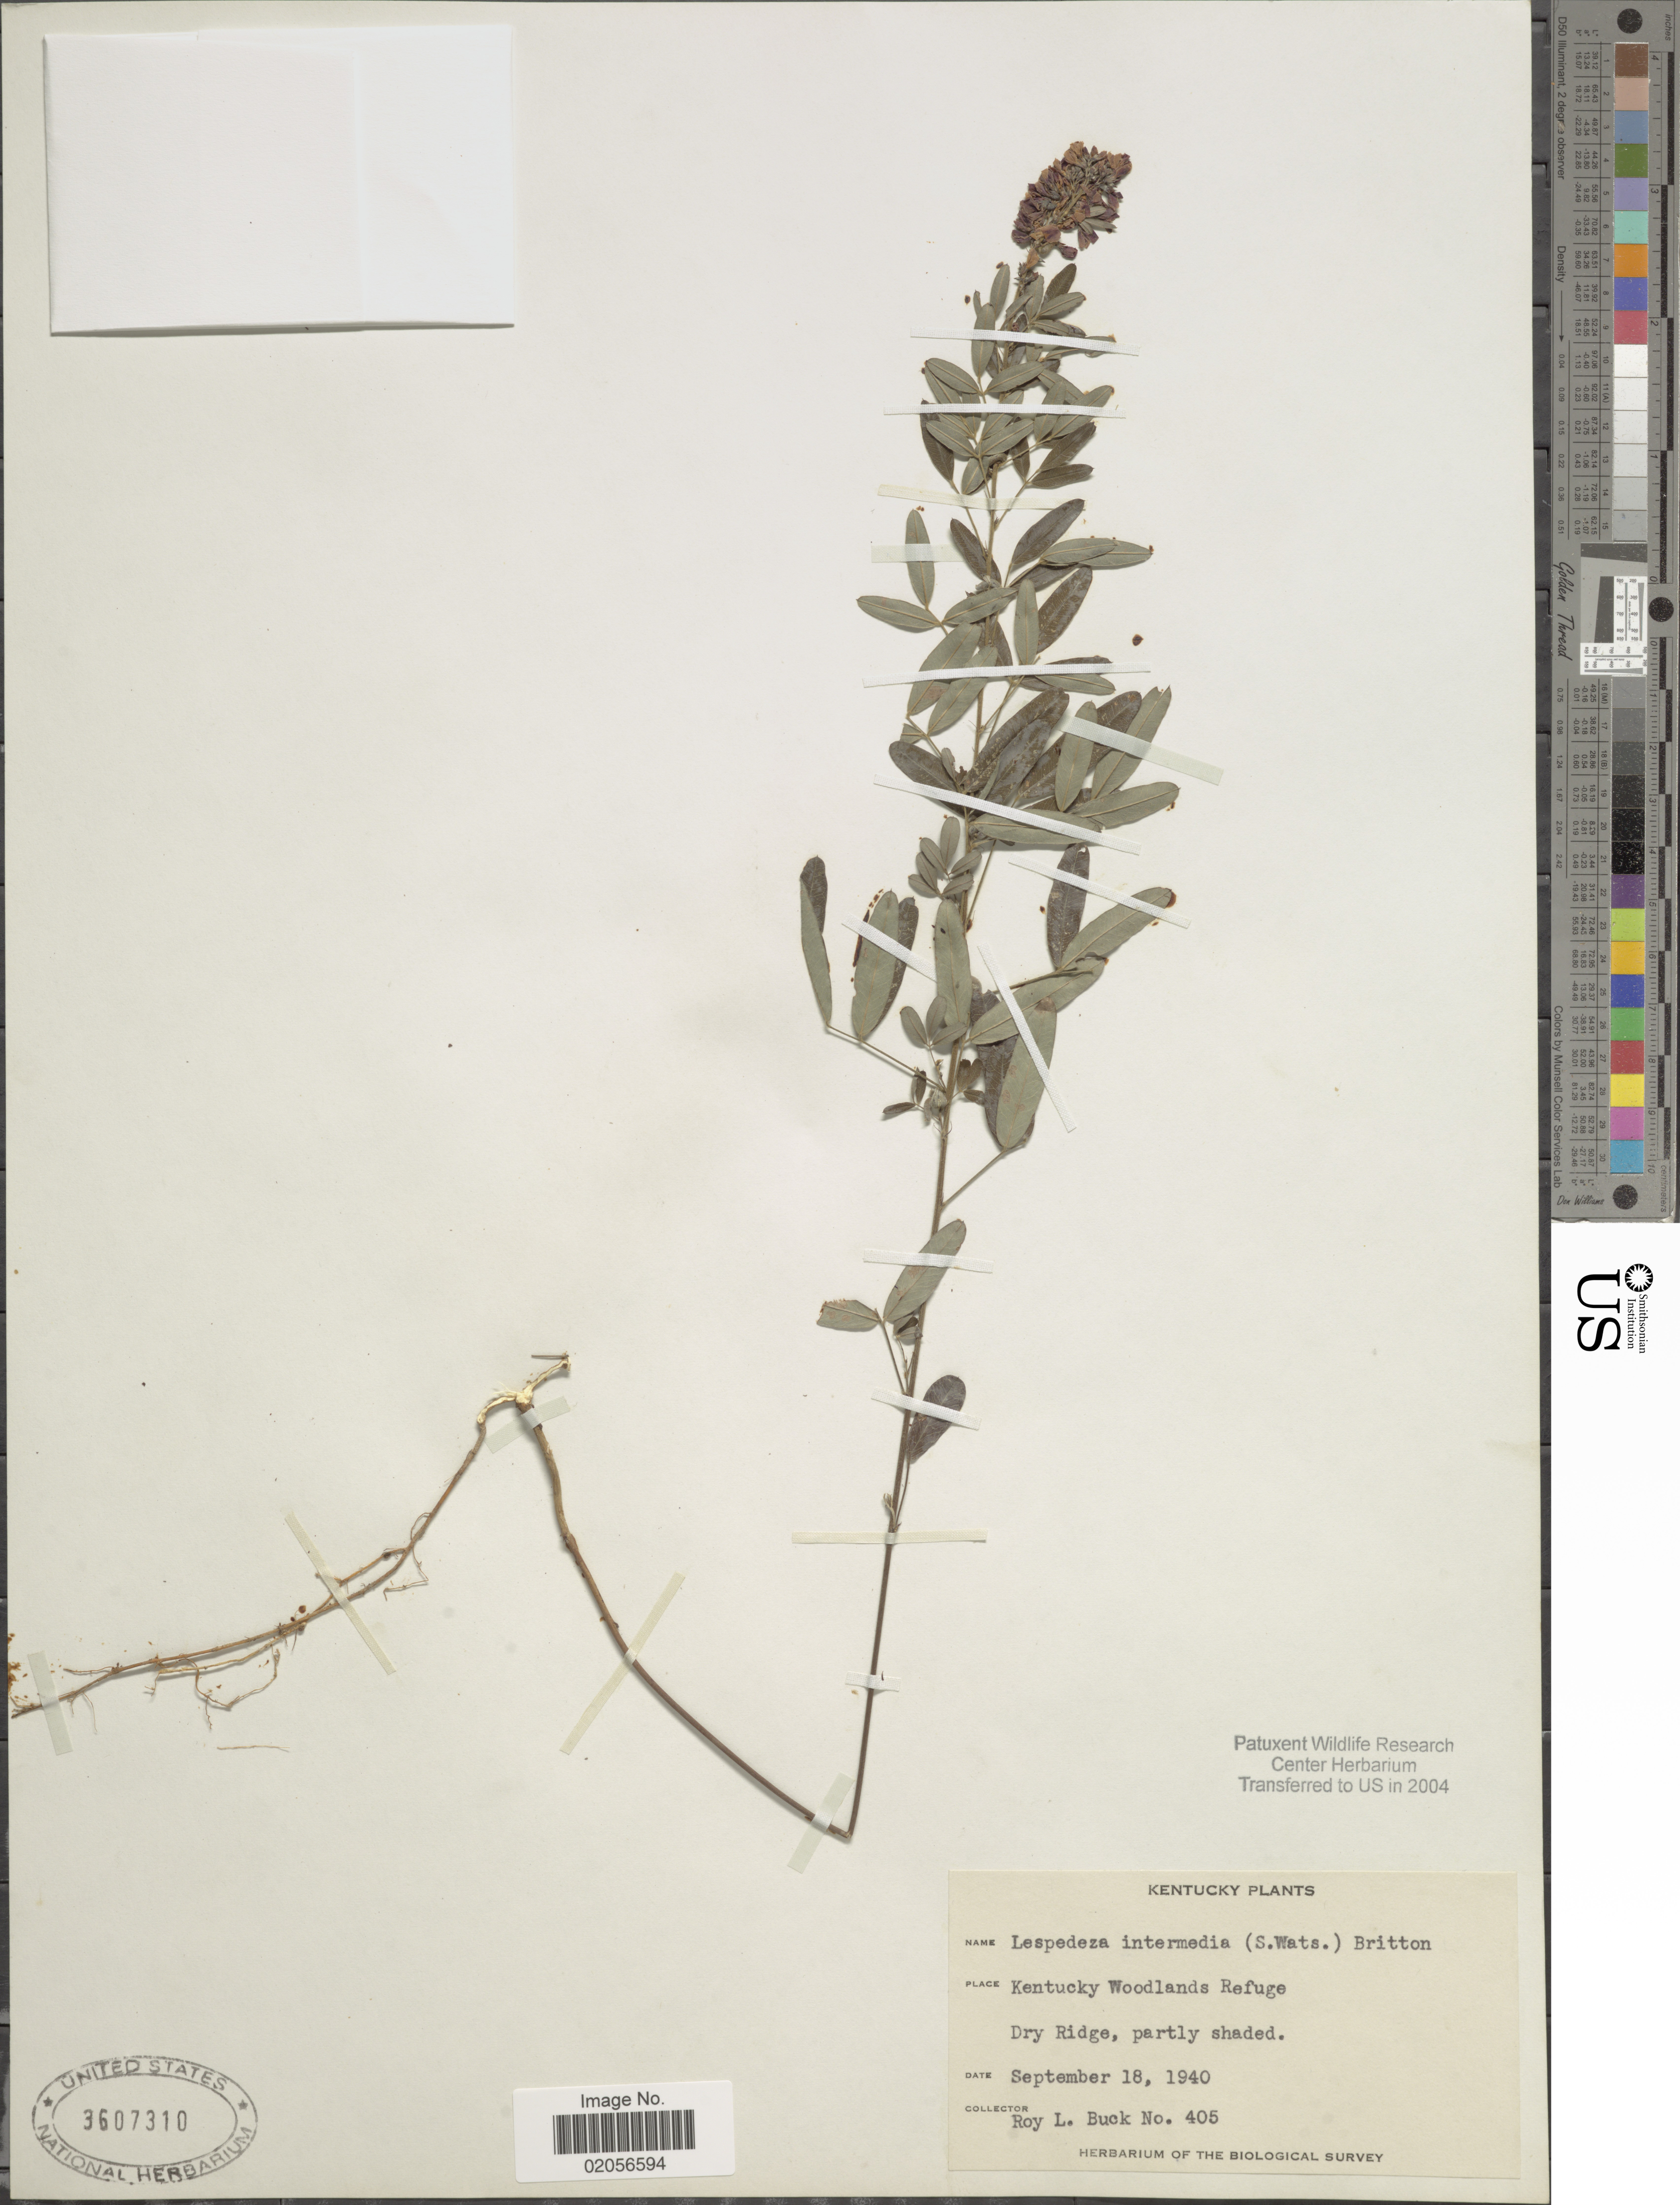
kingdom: Plantae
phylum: Tracheophyta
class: Magnoliopsida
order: Fabales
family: Fabaceae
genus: Lespedeza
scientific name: Lespedeza intermedia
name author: (S. Watson) Britton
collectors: R. Buck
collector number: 405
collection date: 1940-09-18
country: United States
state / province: Kentucky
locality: Kentucky Woodlands Refuge, Dry Ridge, partly shadd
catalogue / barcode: US 3607310